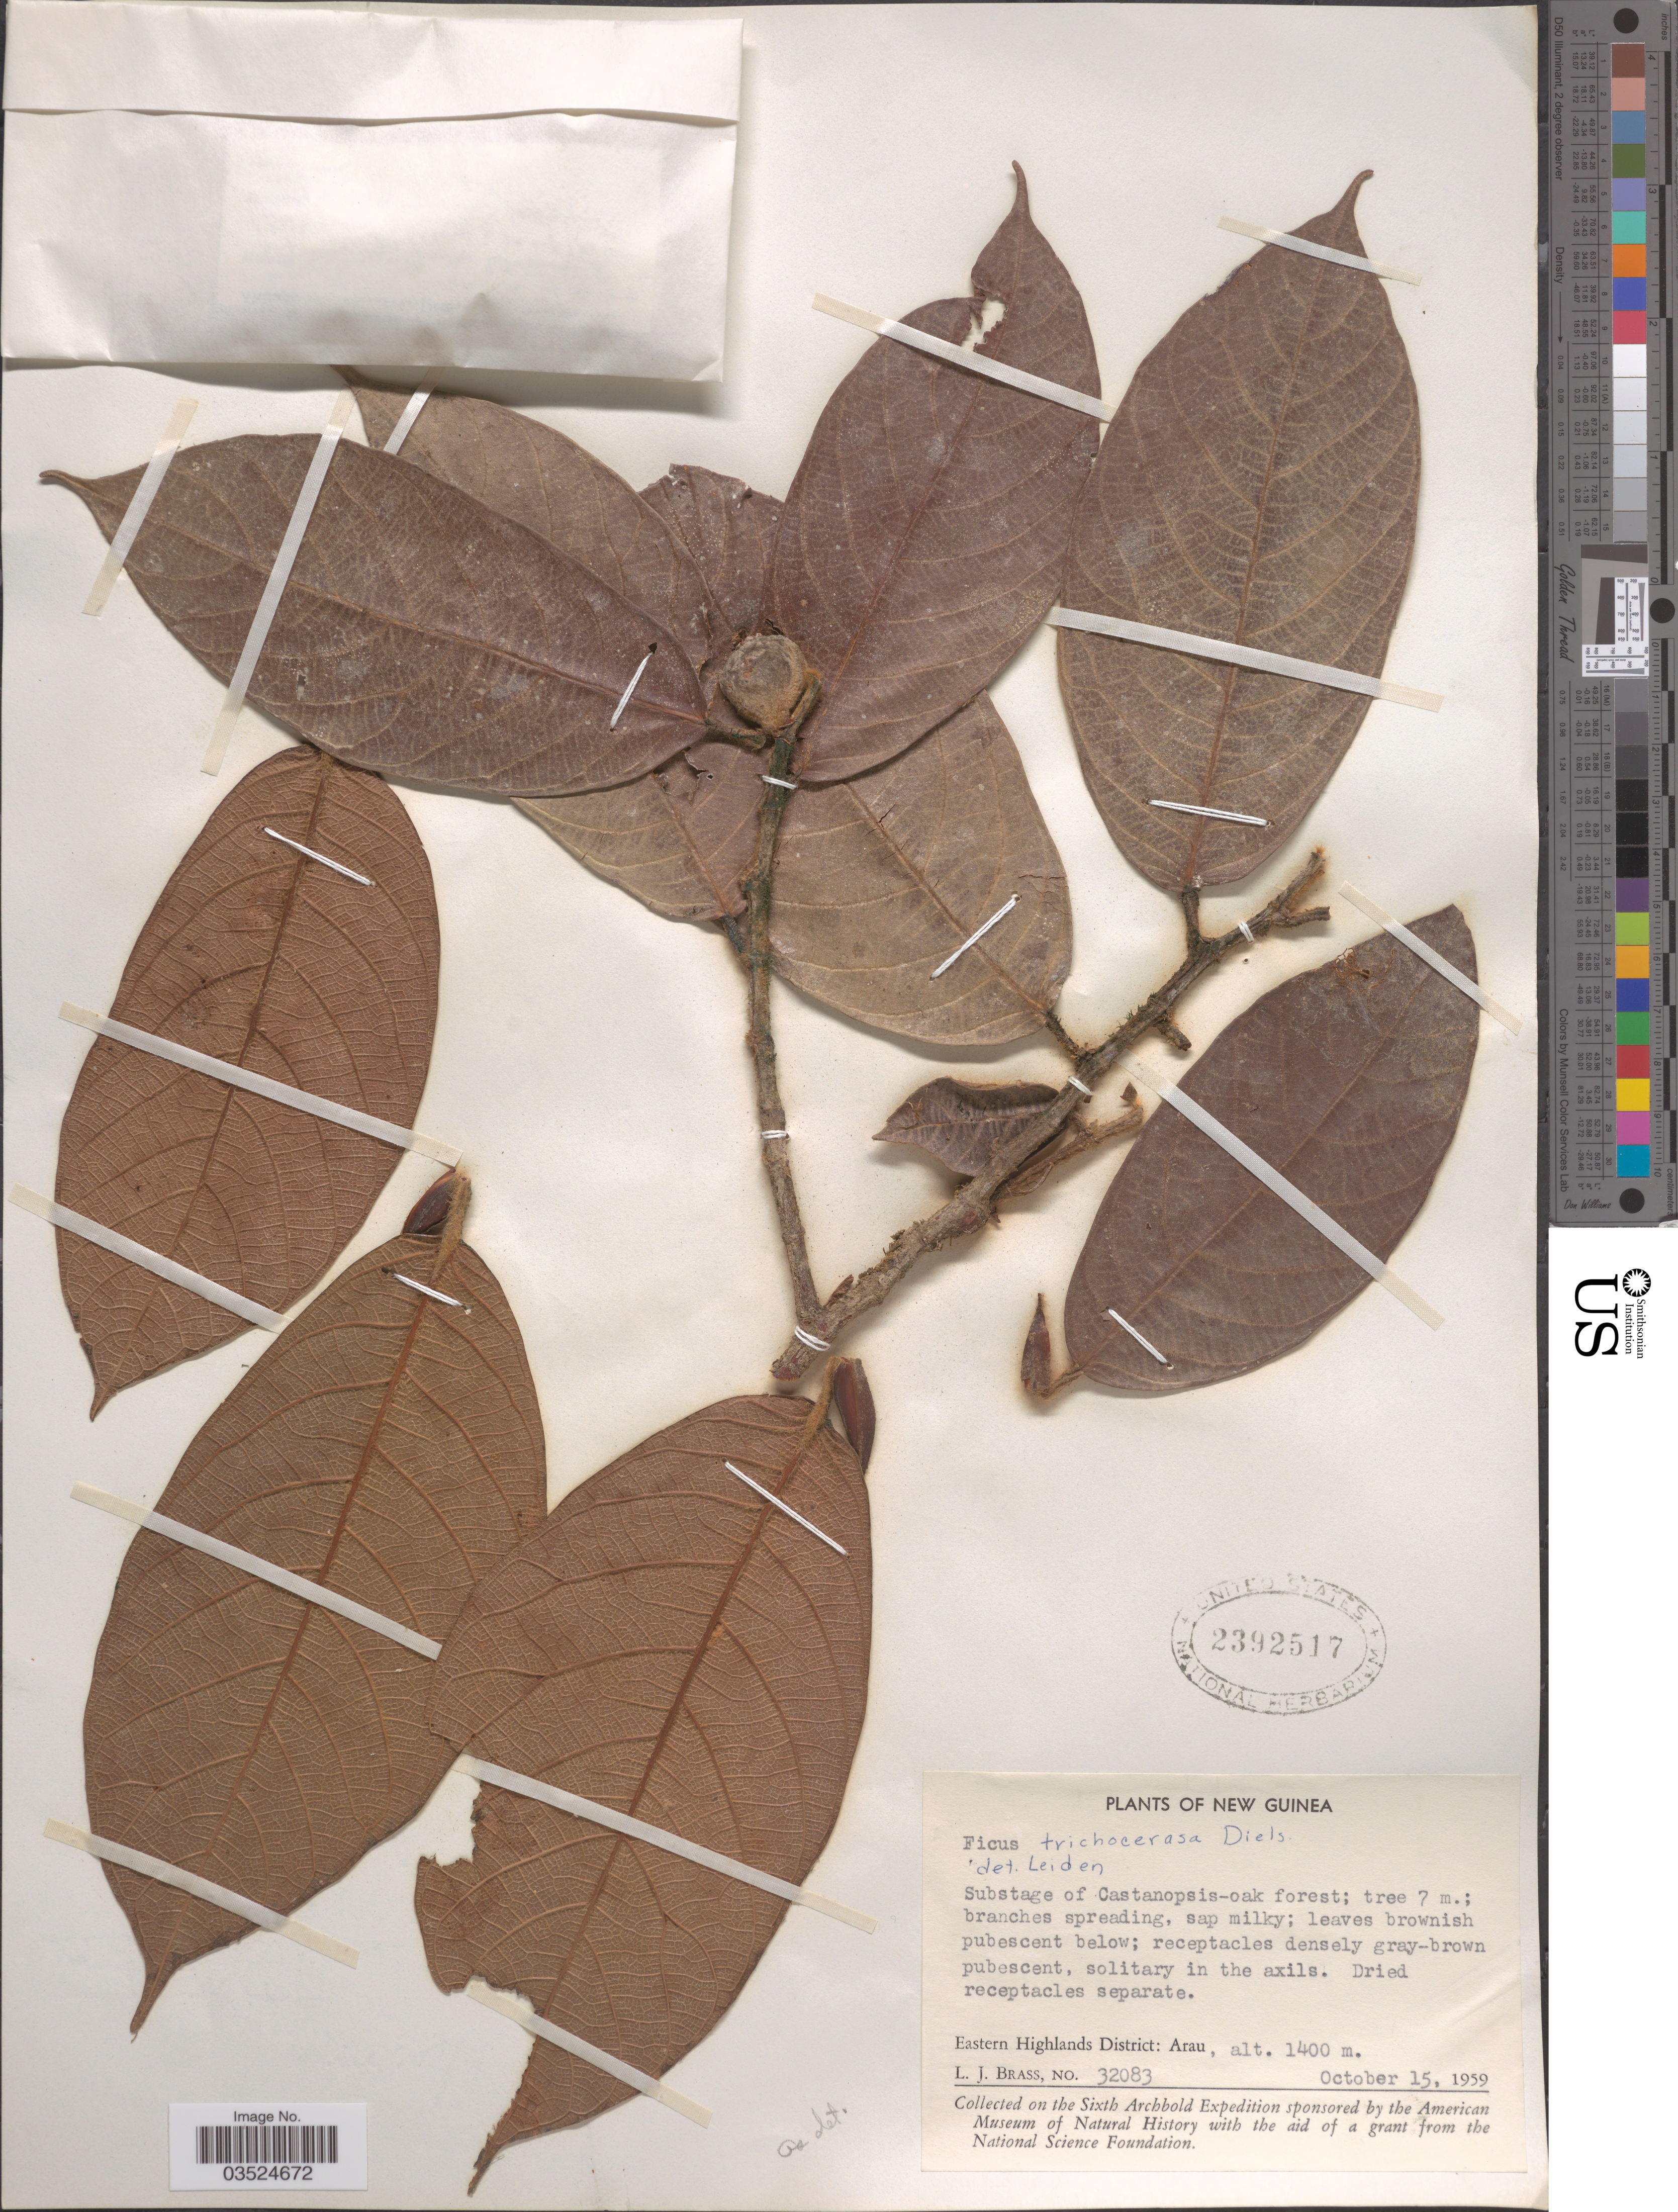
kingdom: Plantae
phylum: Tracheophyta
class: Magnoliopsida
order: Rosales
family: Moraceae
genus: Ficus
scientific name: Ficus trichocerasa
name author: Diels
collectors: L. J. Brass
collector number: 32083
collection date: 1959-10-15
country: Papua New Guinea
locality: New Guinea. Eastern Highlands District: Arau.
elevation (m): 1400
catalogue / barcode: US 2392517